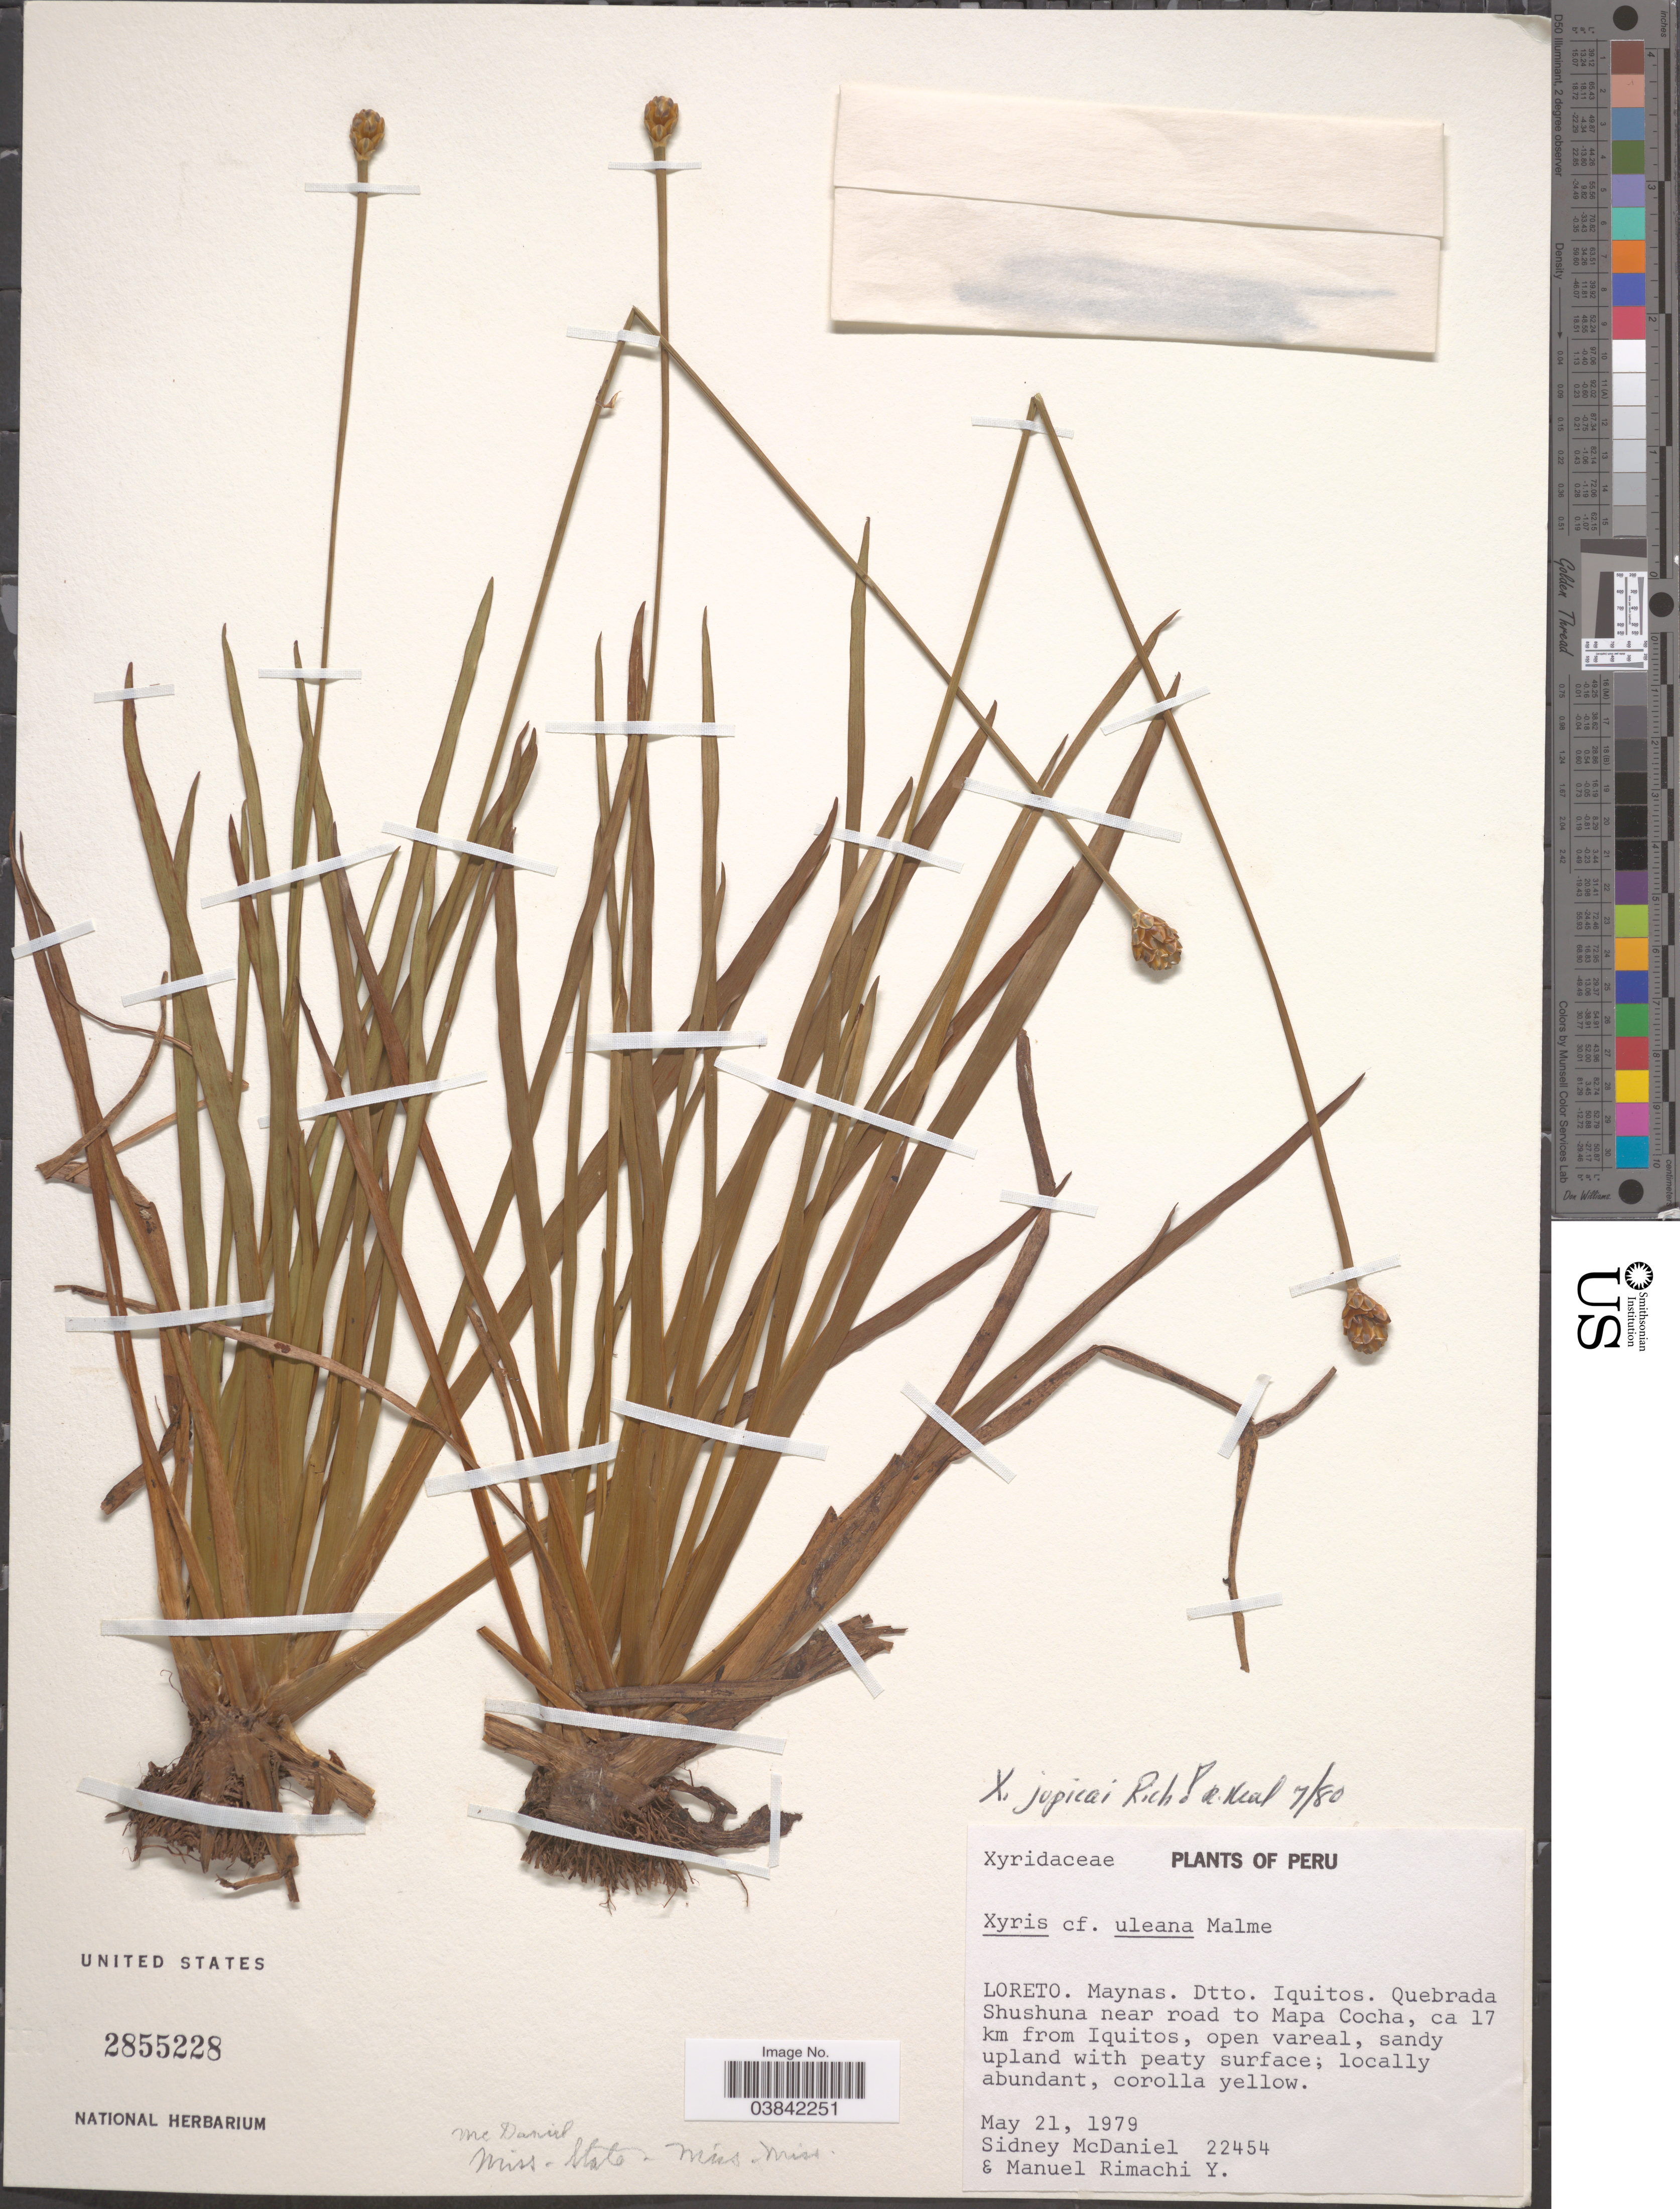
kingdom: Plantae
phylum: Tracheophyta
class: Liliopsida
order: Poales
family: Xyridaceae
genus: Xyris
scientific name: Xyris jupicai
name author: Rich.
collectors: S. McDaniel & M. Rimachi Y.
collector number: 22454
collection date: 1979-05-21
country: Peru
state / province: Loreto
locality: Maynas. Dtto. Iquitos. Quebrada Shushuna near road to Mapa Cocha, ca 17 km from Iquitos.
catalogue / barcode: US 2855228